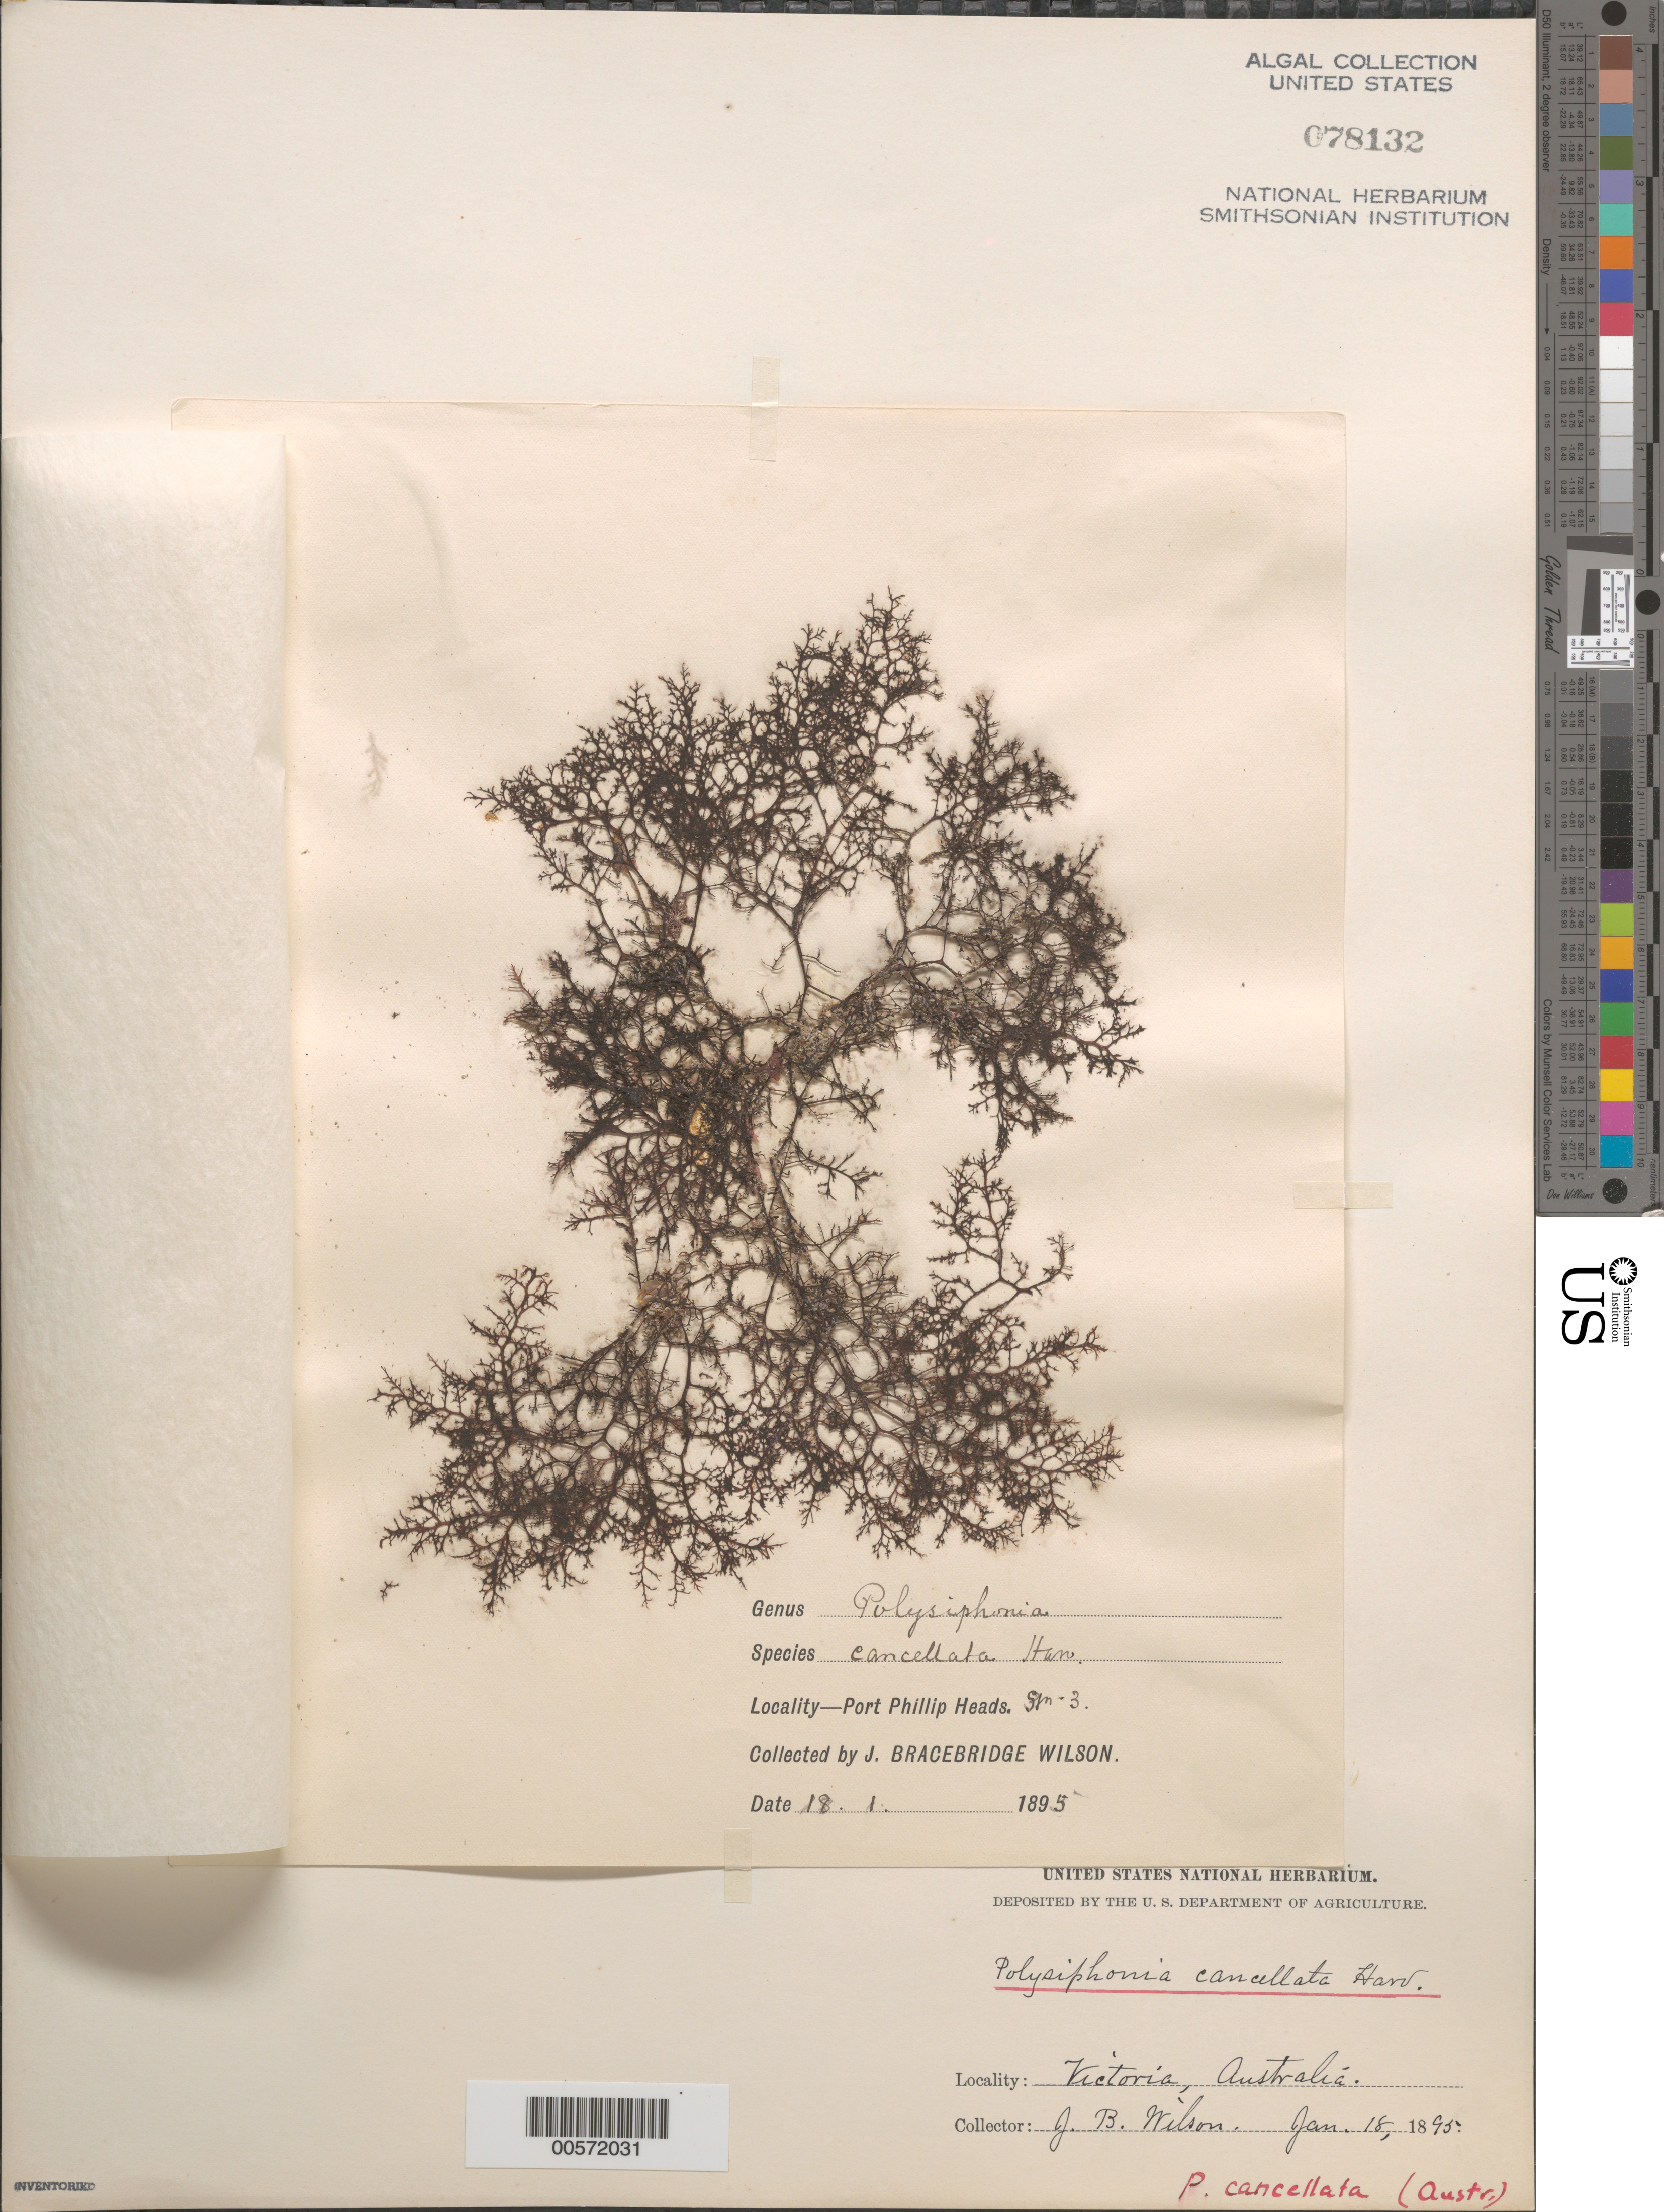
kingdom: Plantae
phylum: Rhodophyta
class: Florideophyceae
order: Ceramiales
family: Rhodomelaceae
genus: Polysiphonia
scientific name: Polysiphonia cancellata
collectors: J. B. Wilson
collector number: Station 3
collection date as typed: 18 Jan 1895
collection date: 1895-01-18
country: Australia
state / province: Victoria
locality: Port Phillip Heads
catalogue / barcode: US 78132